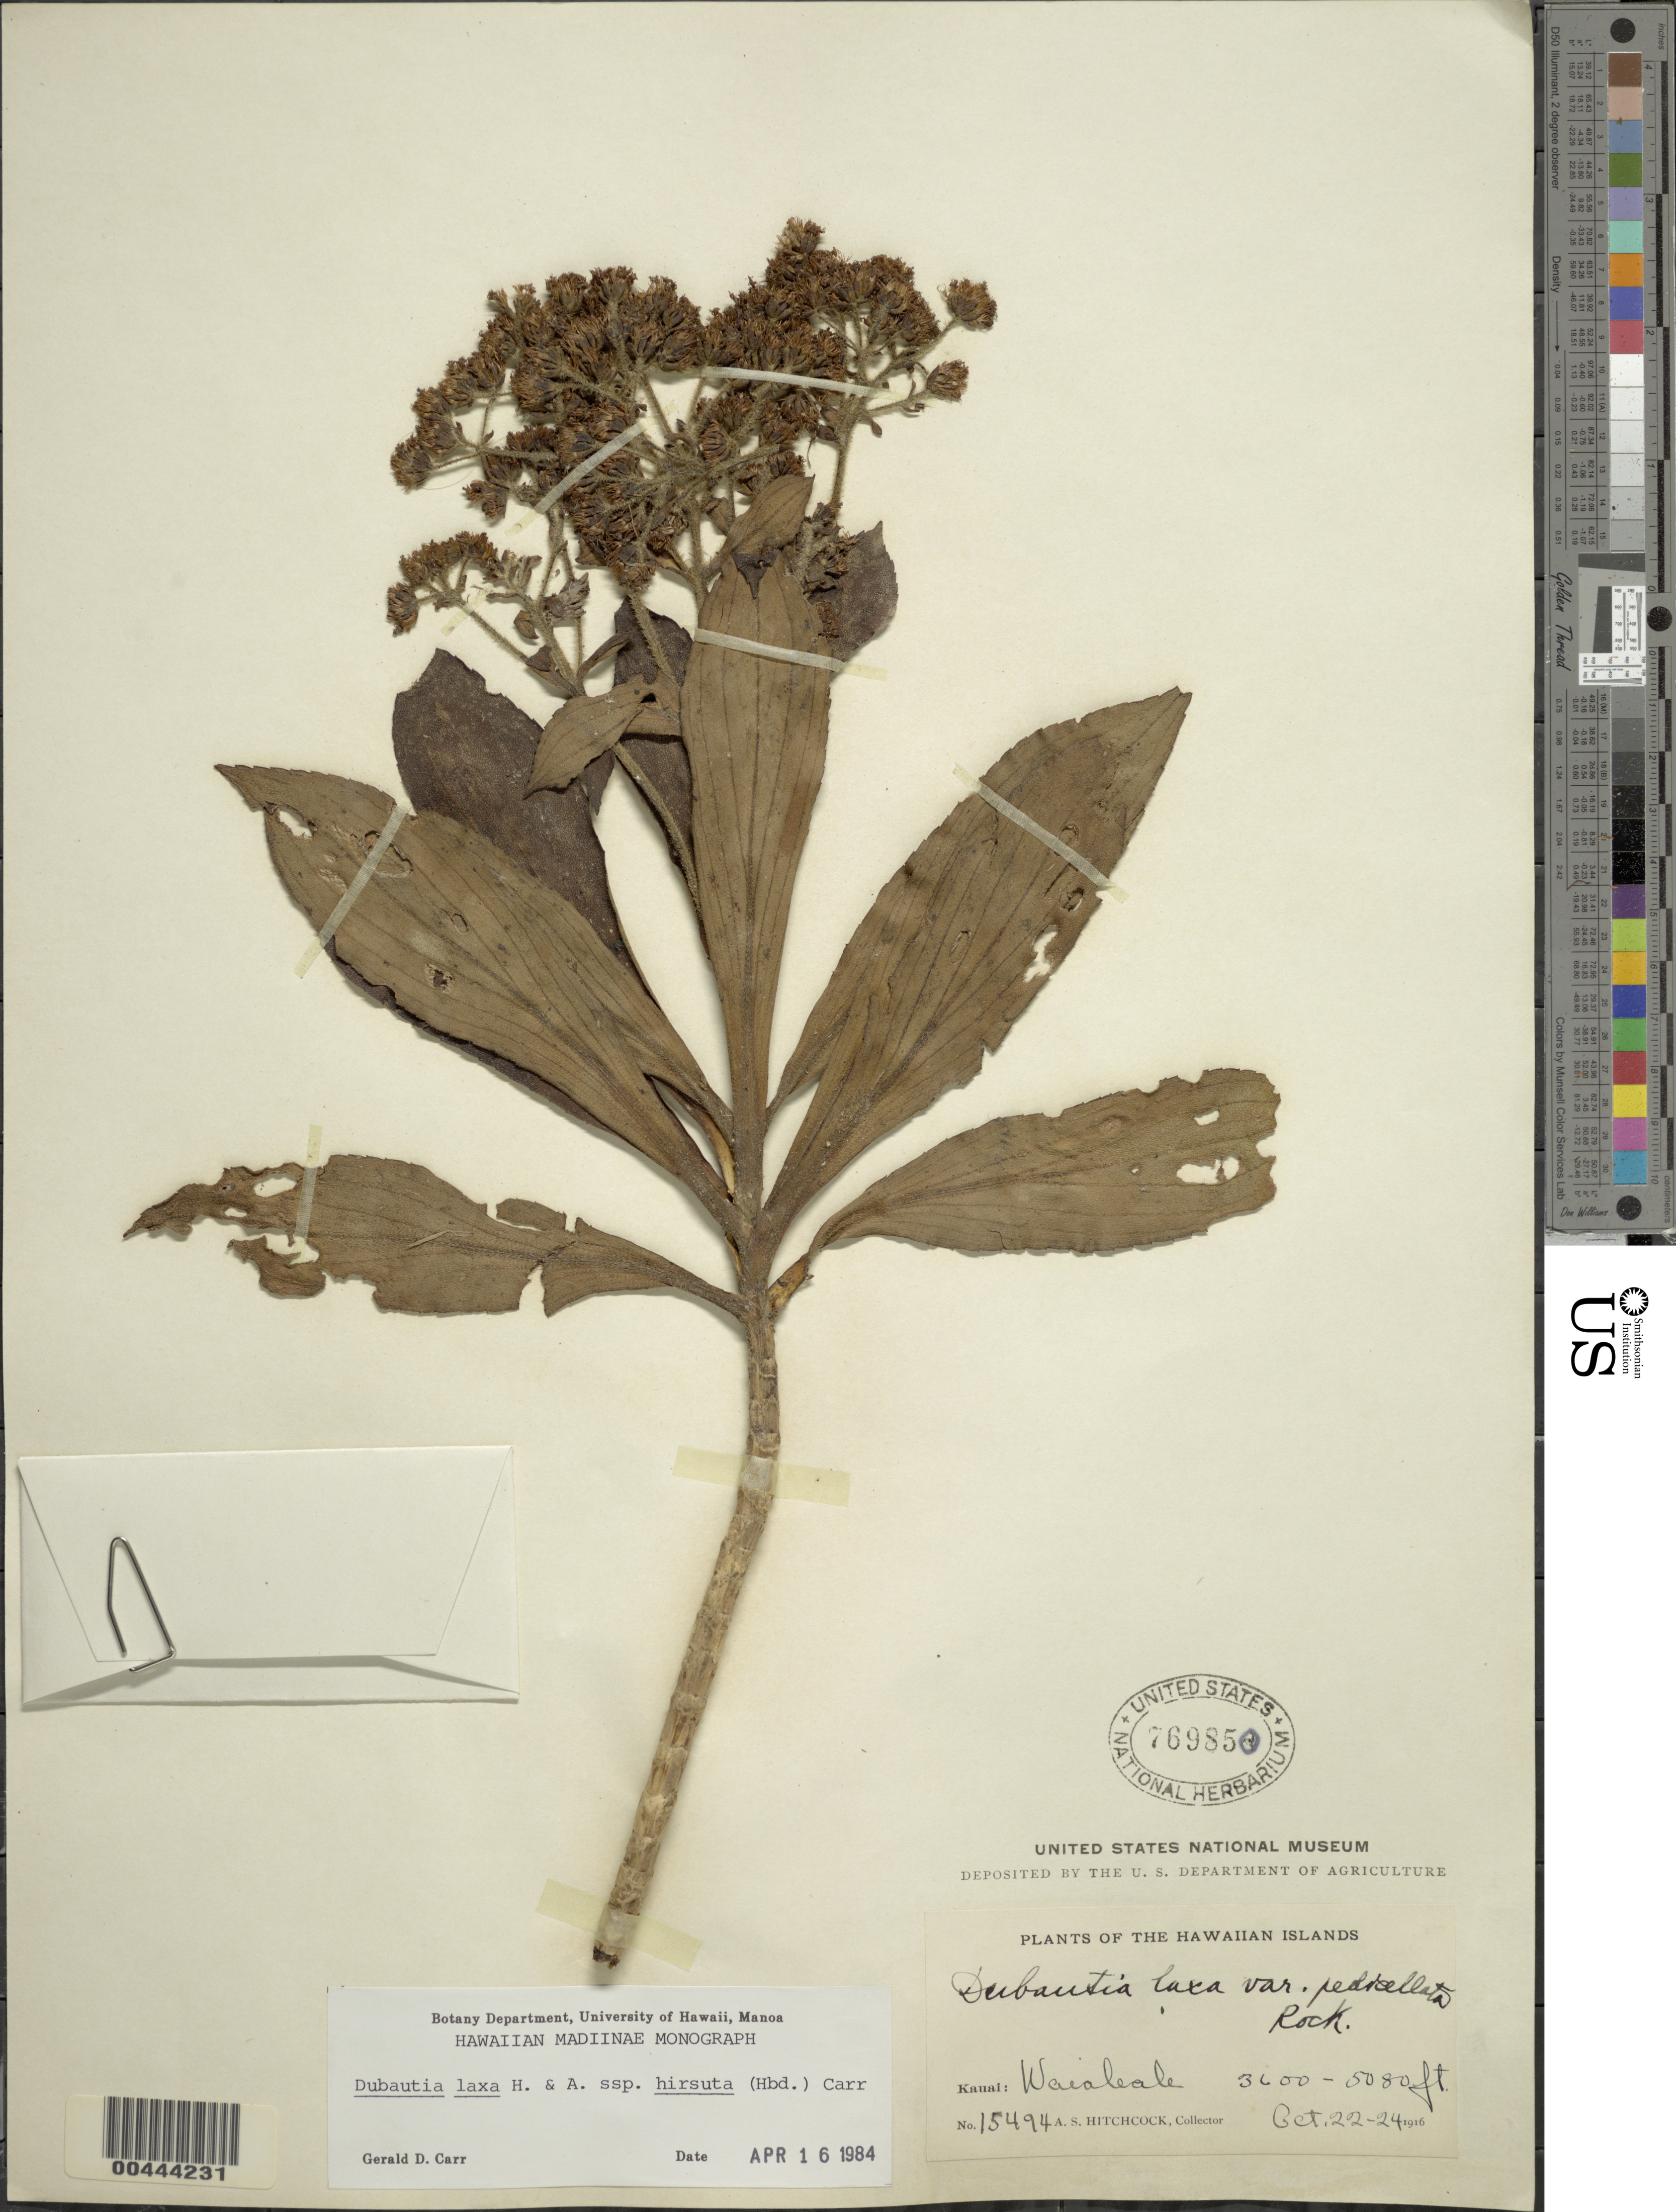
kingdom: Plantae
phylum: Tracheophyta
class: Magnoliopsida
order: Asterales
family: Asteraceae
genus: Dubautia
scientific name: Dubautia laxa subsp. hirsuta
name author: (Hillebr.) G.D. Carr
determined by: Carr, G. D.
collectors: A. S. Hitchcock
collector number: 15494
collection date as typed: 22 Oct 1916 to 24 Oct 1916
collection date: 1916-10-22/1916-10-24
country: United States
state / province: Hawaii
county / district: Kauai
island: Kaua'i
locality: Waialeale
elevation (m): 1097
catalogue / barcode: US 769850